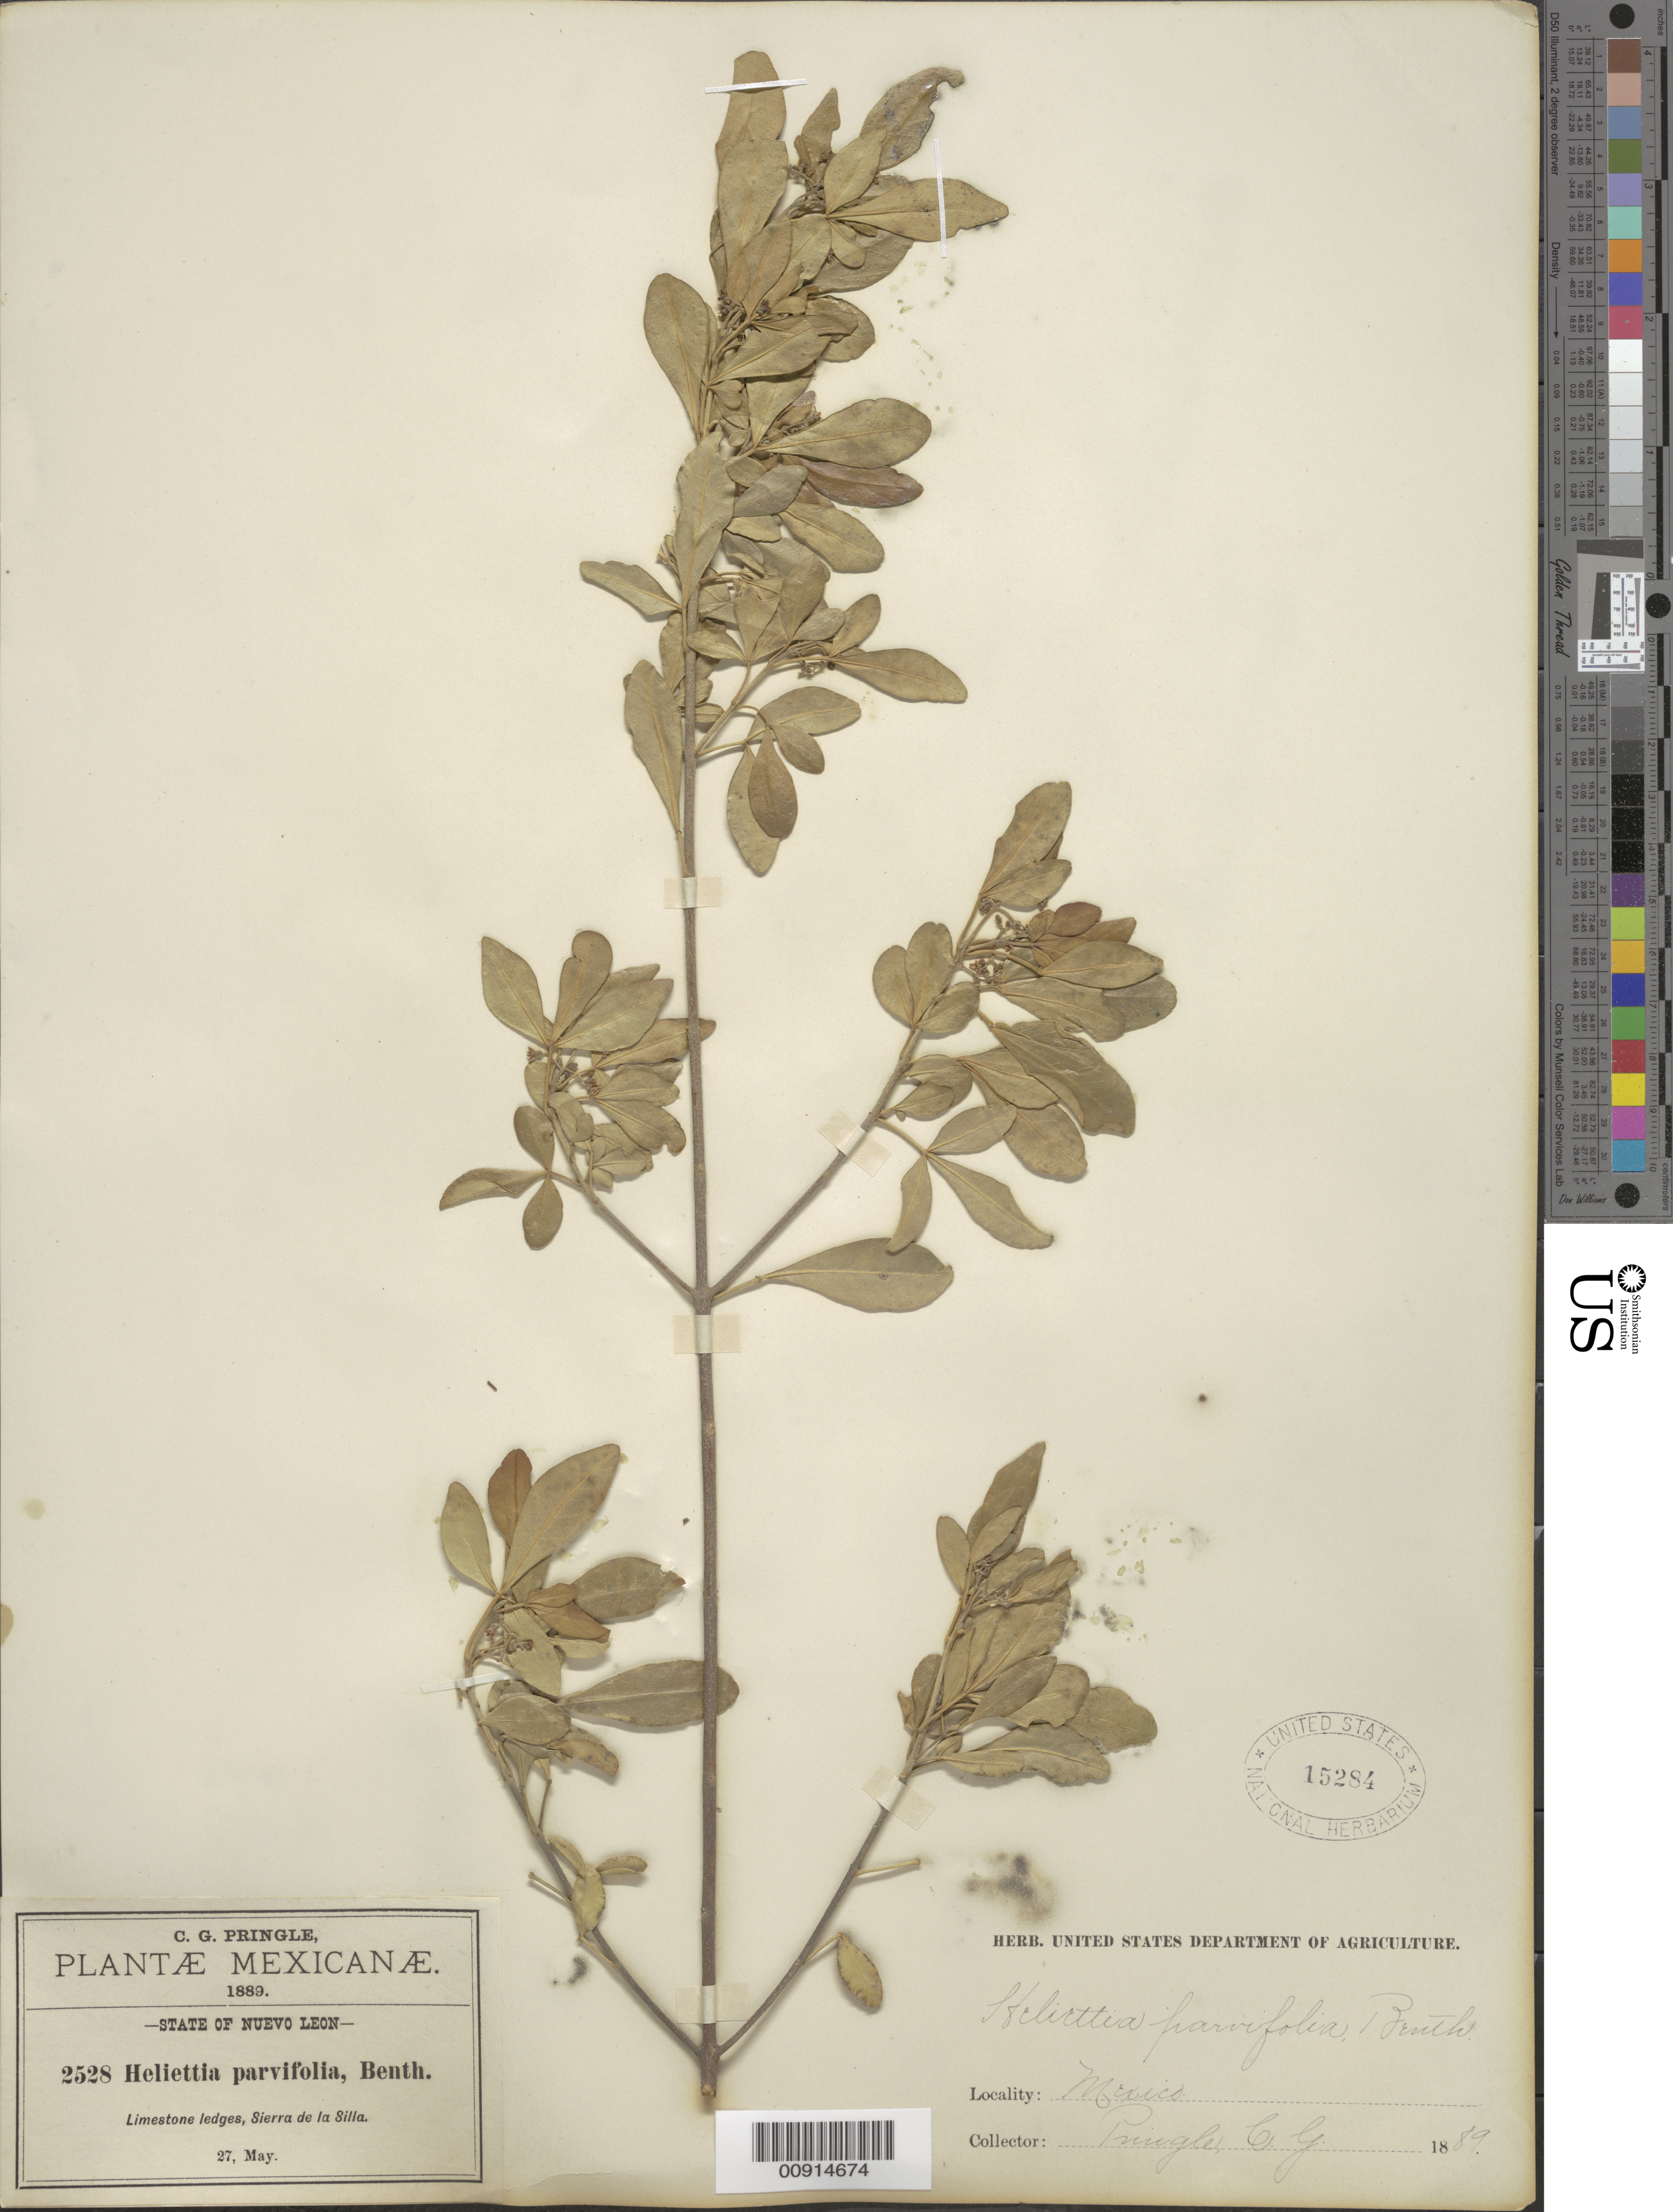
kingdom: Plantae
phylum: Tracheophyta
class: Magnoliopsida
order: Sapindales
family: Rutaceae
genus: Helietta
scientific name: Helietta parvifolia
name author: (A. Gray ex Hemsl.) Benth.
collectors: C. G. Pringle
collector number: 2528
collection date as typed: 27 May 1889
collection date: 1889-05-27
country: Mexico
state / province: Nuevo León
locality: Sierra de la Silla, Steta of Nuevo León.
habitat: Limestone ledges.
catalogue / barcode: US 15284